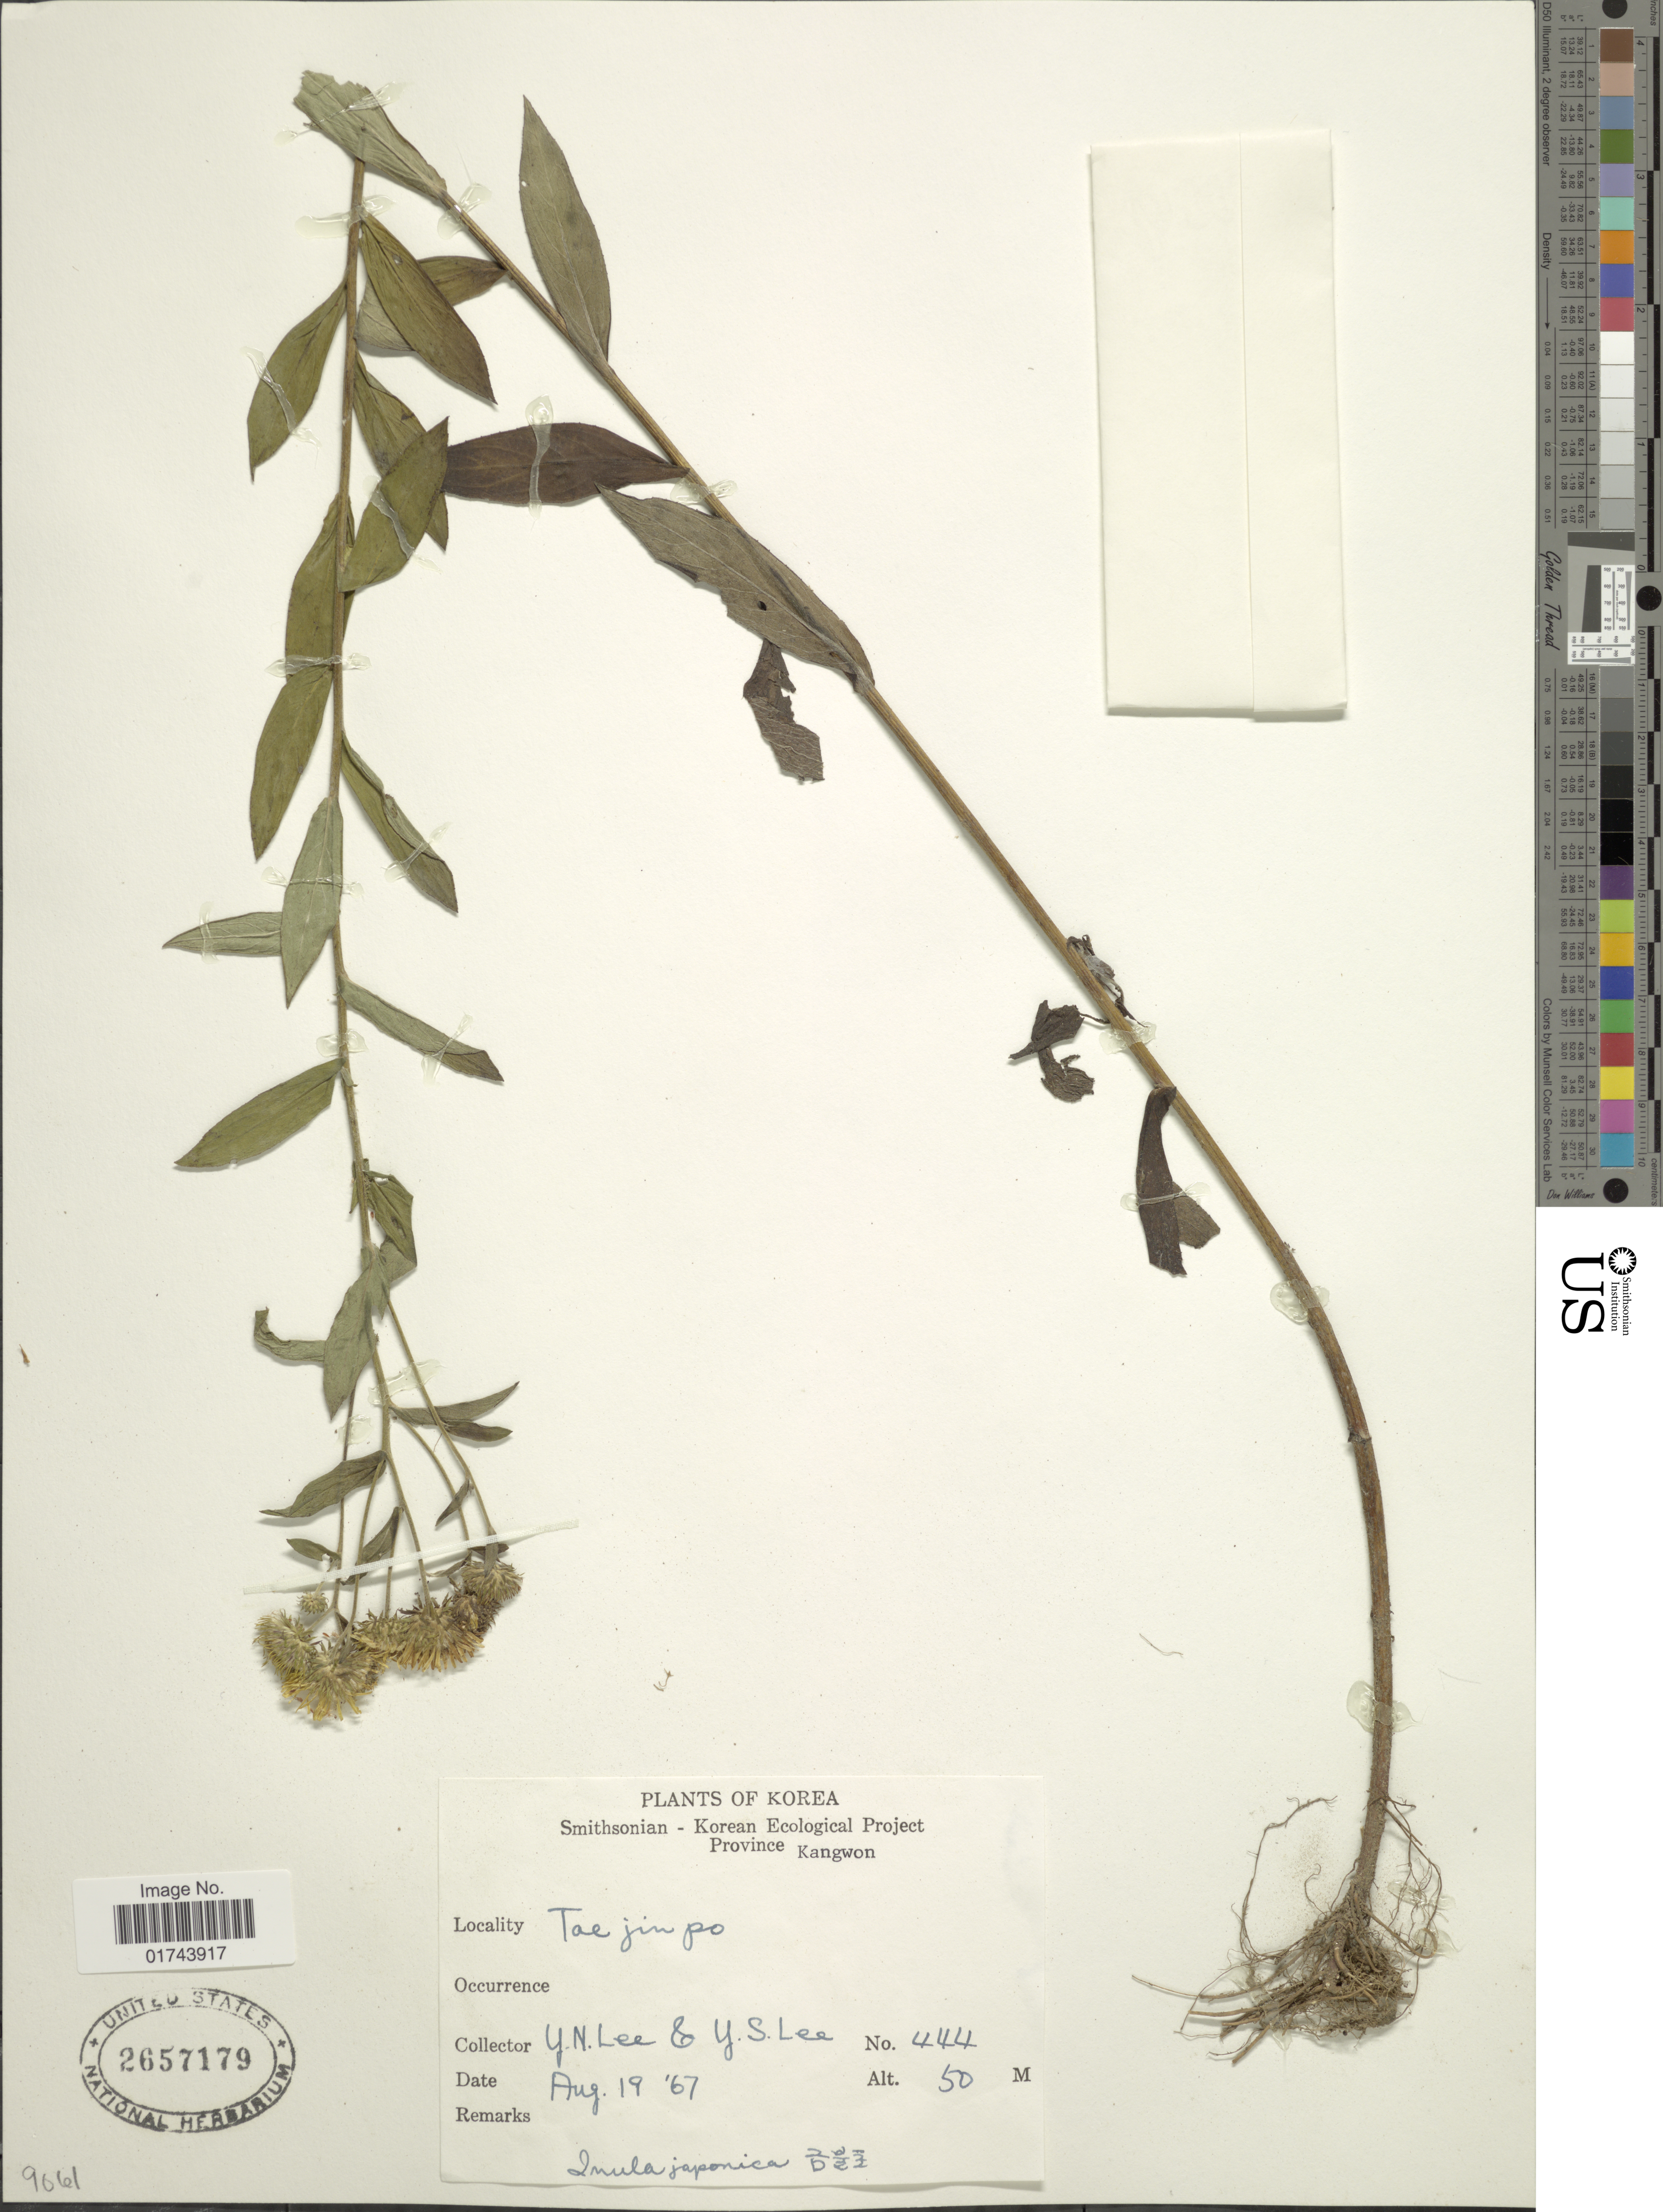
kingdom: Plantae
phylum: Tracheophyta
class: Magnoliopsida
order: Asterales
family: Asteraceae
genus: Inula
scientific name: Inula britannica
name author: L.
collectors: Y. N. Lee & Y. S. Lee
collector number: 444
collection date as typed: Transcribed d/m/y: 19/8/67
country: South Korea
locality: Taejinpo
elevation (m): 50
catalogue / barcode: US 2657179